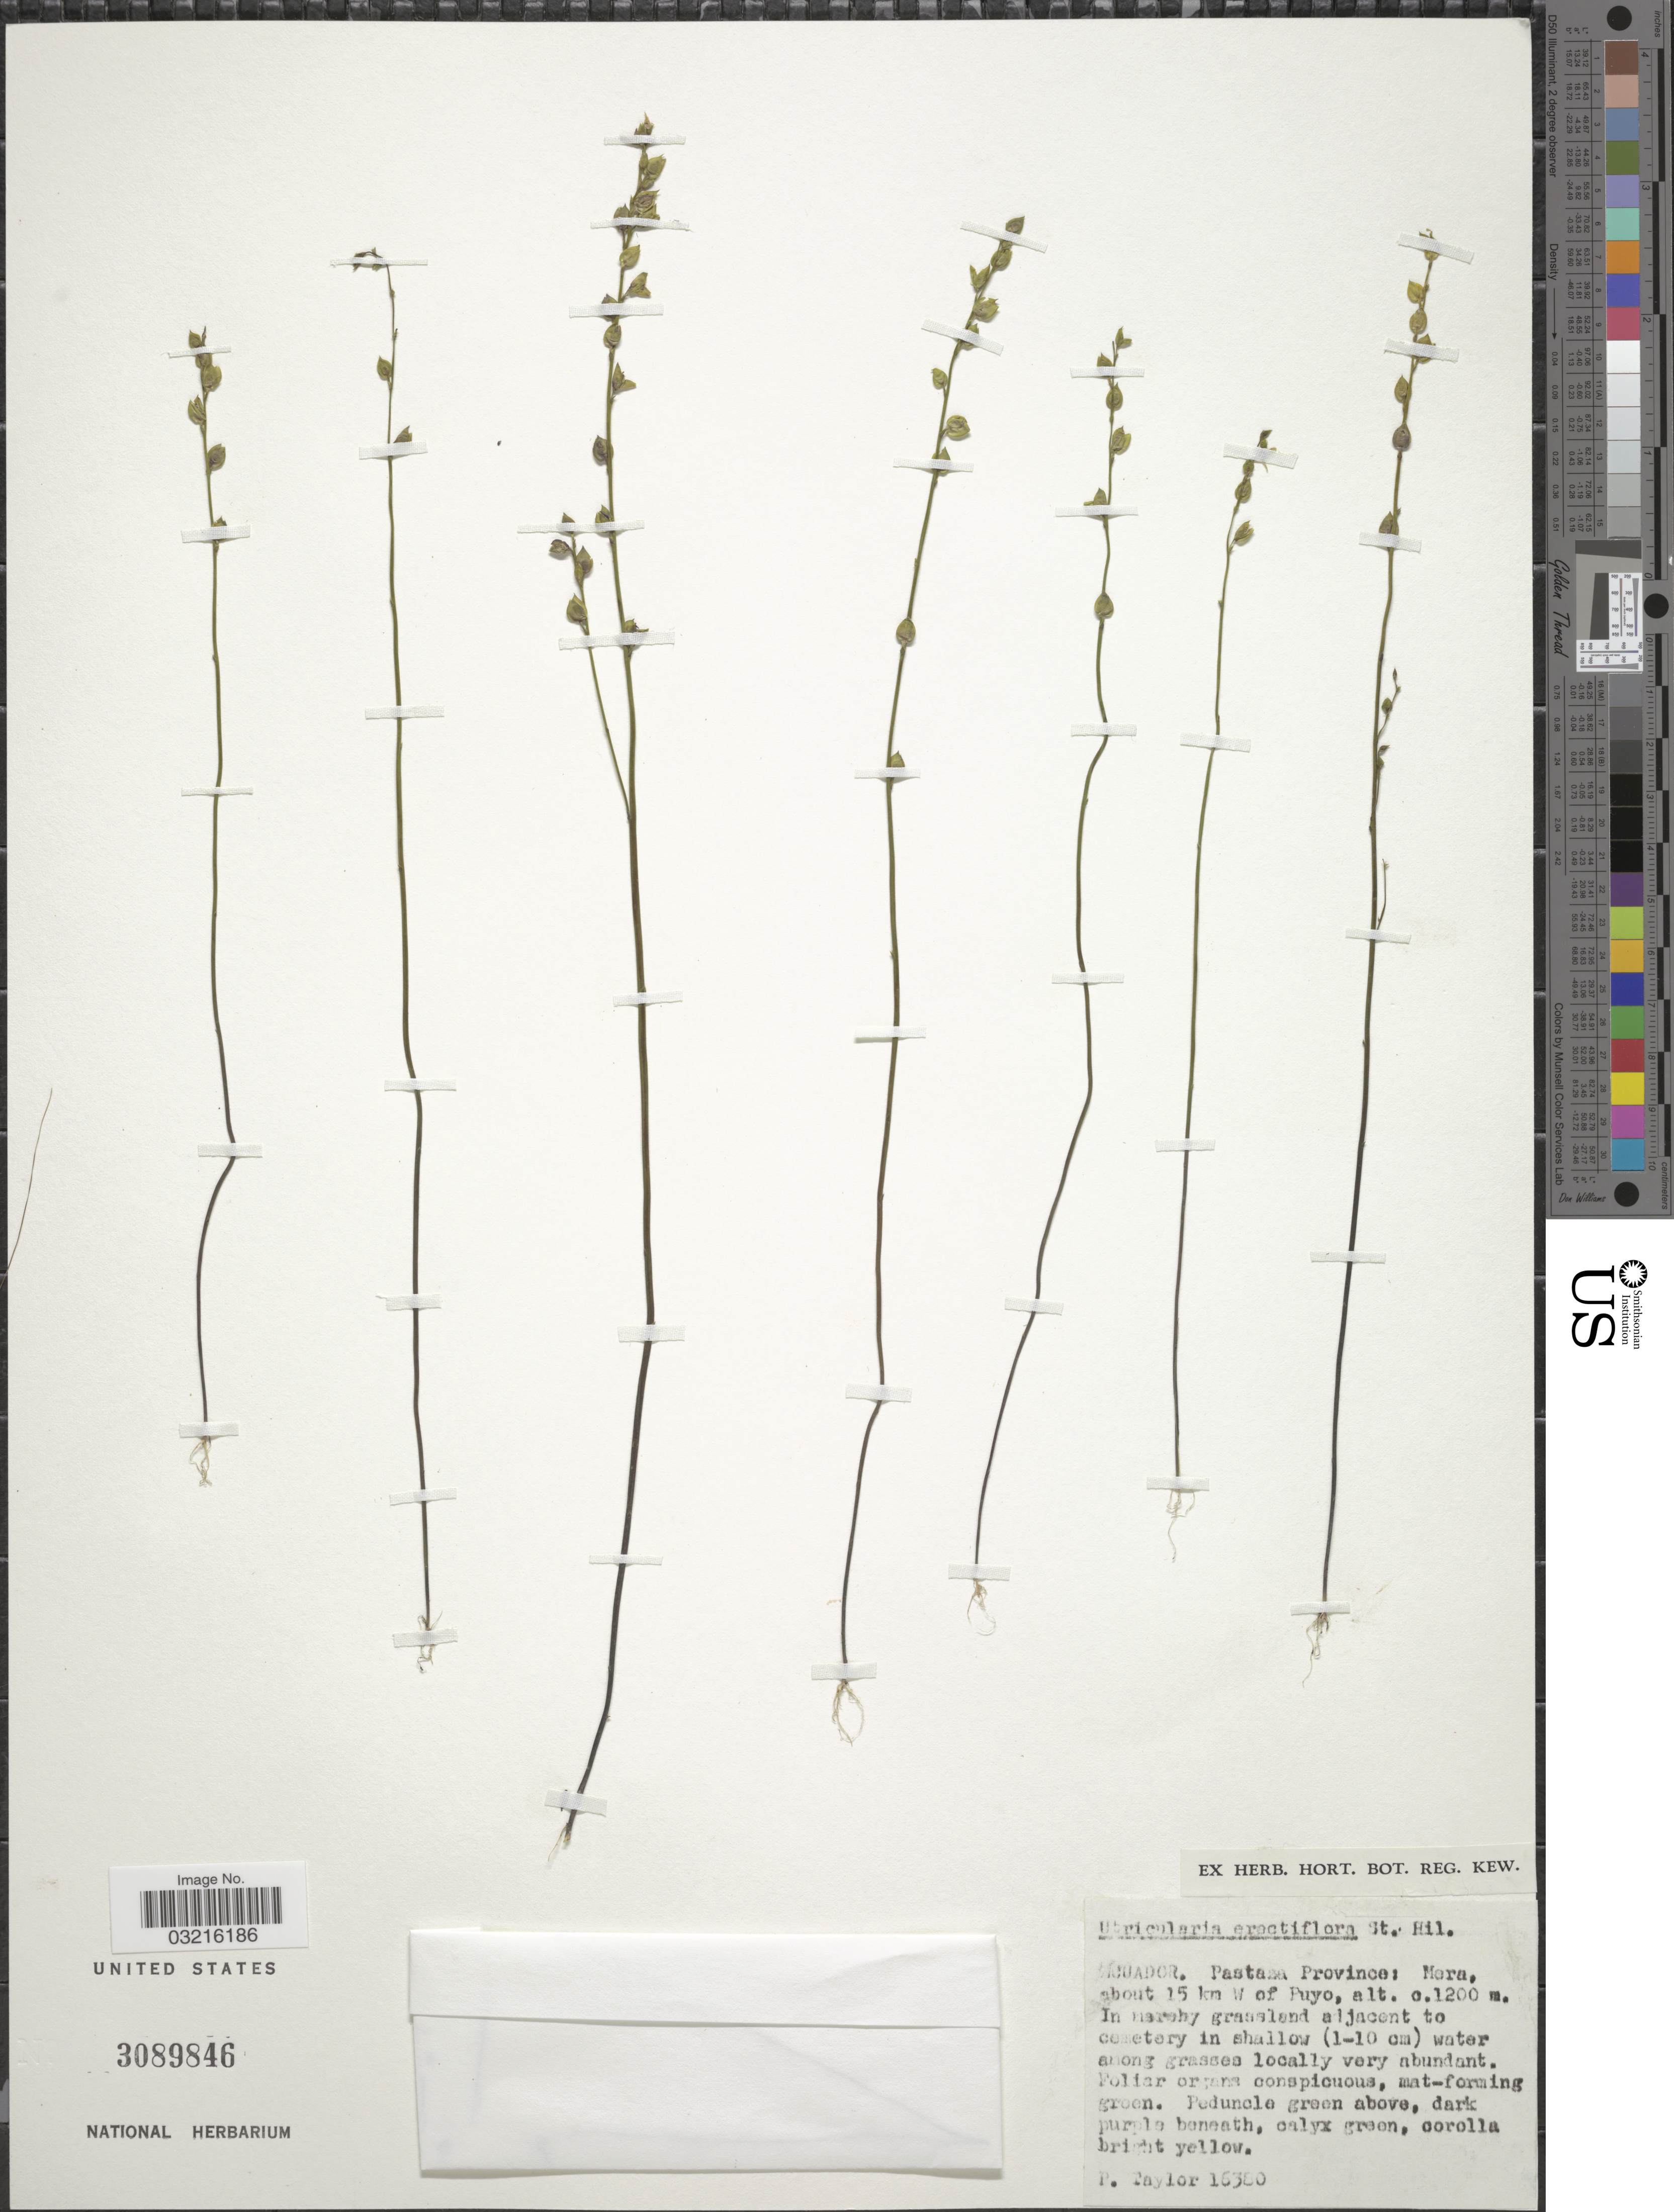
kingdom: Plantae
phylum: Tracheophyta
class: Magnoliopsida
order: Lamiales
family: Lentibulariaceae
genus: Utricularia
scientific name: Utricularia erectiflora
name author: A. St.-Hil. & Girard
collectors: P. Taylor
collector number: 16380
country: Ecuador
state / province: Pastaza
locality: Mera, about 15 km W of Puyo. In marshy grassland adjacent to cemetery.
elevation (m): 1200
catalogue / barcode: US 3089846